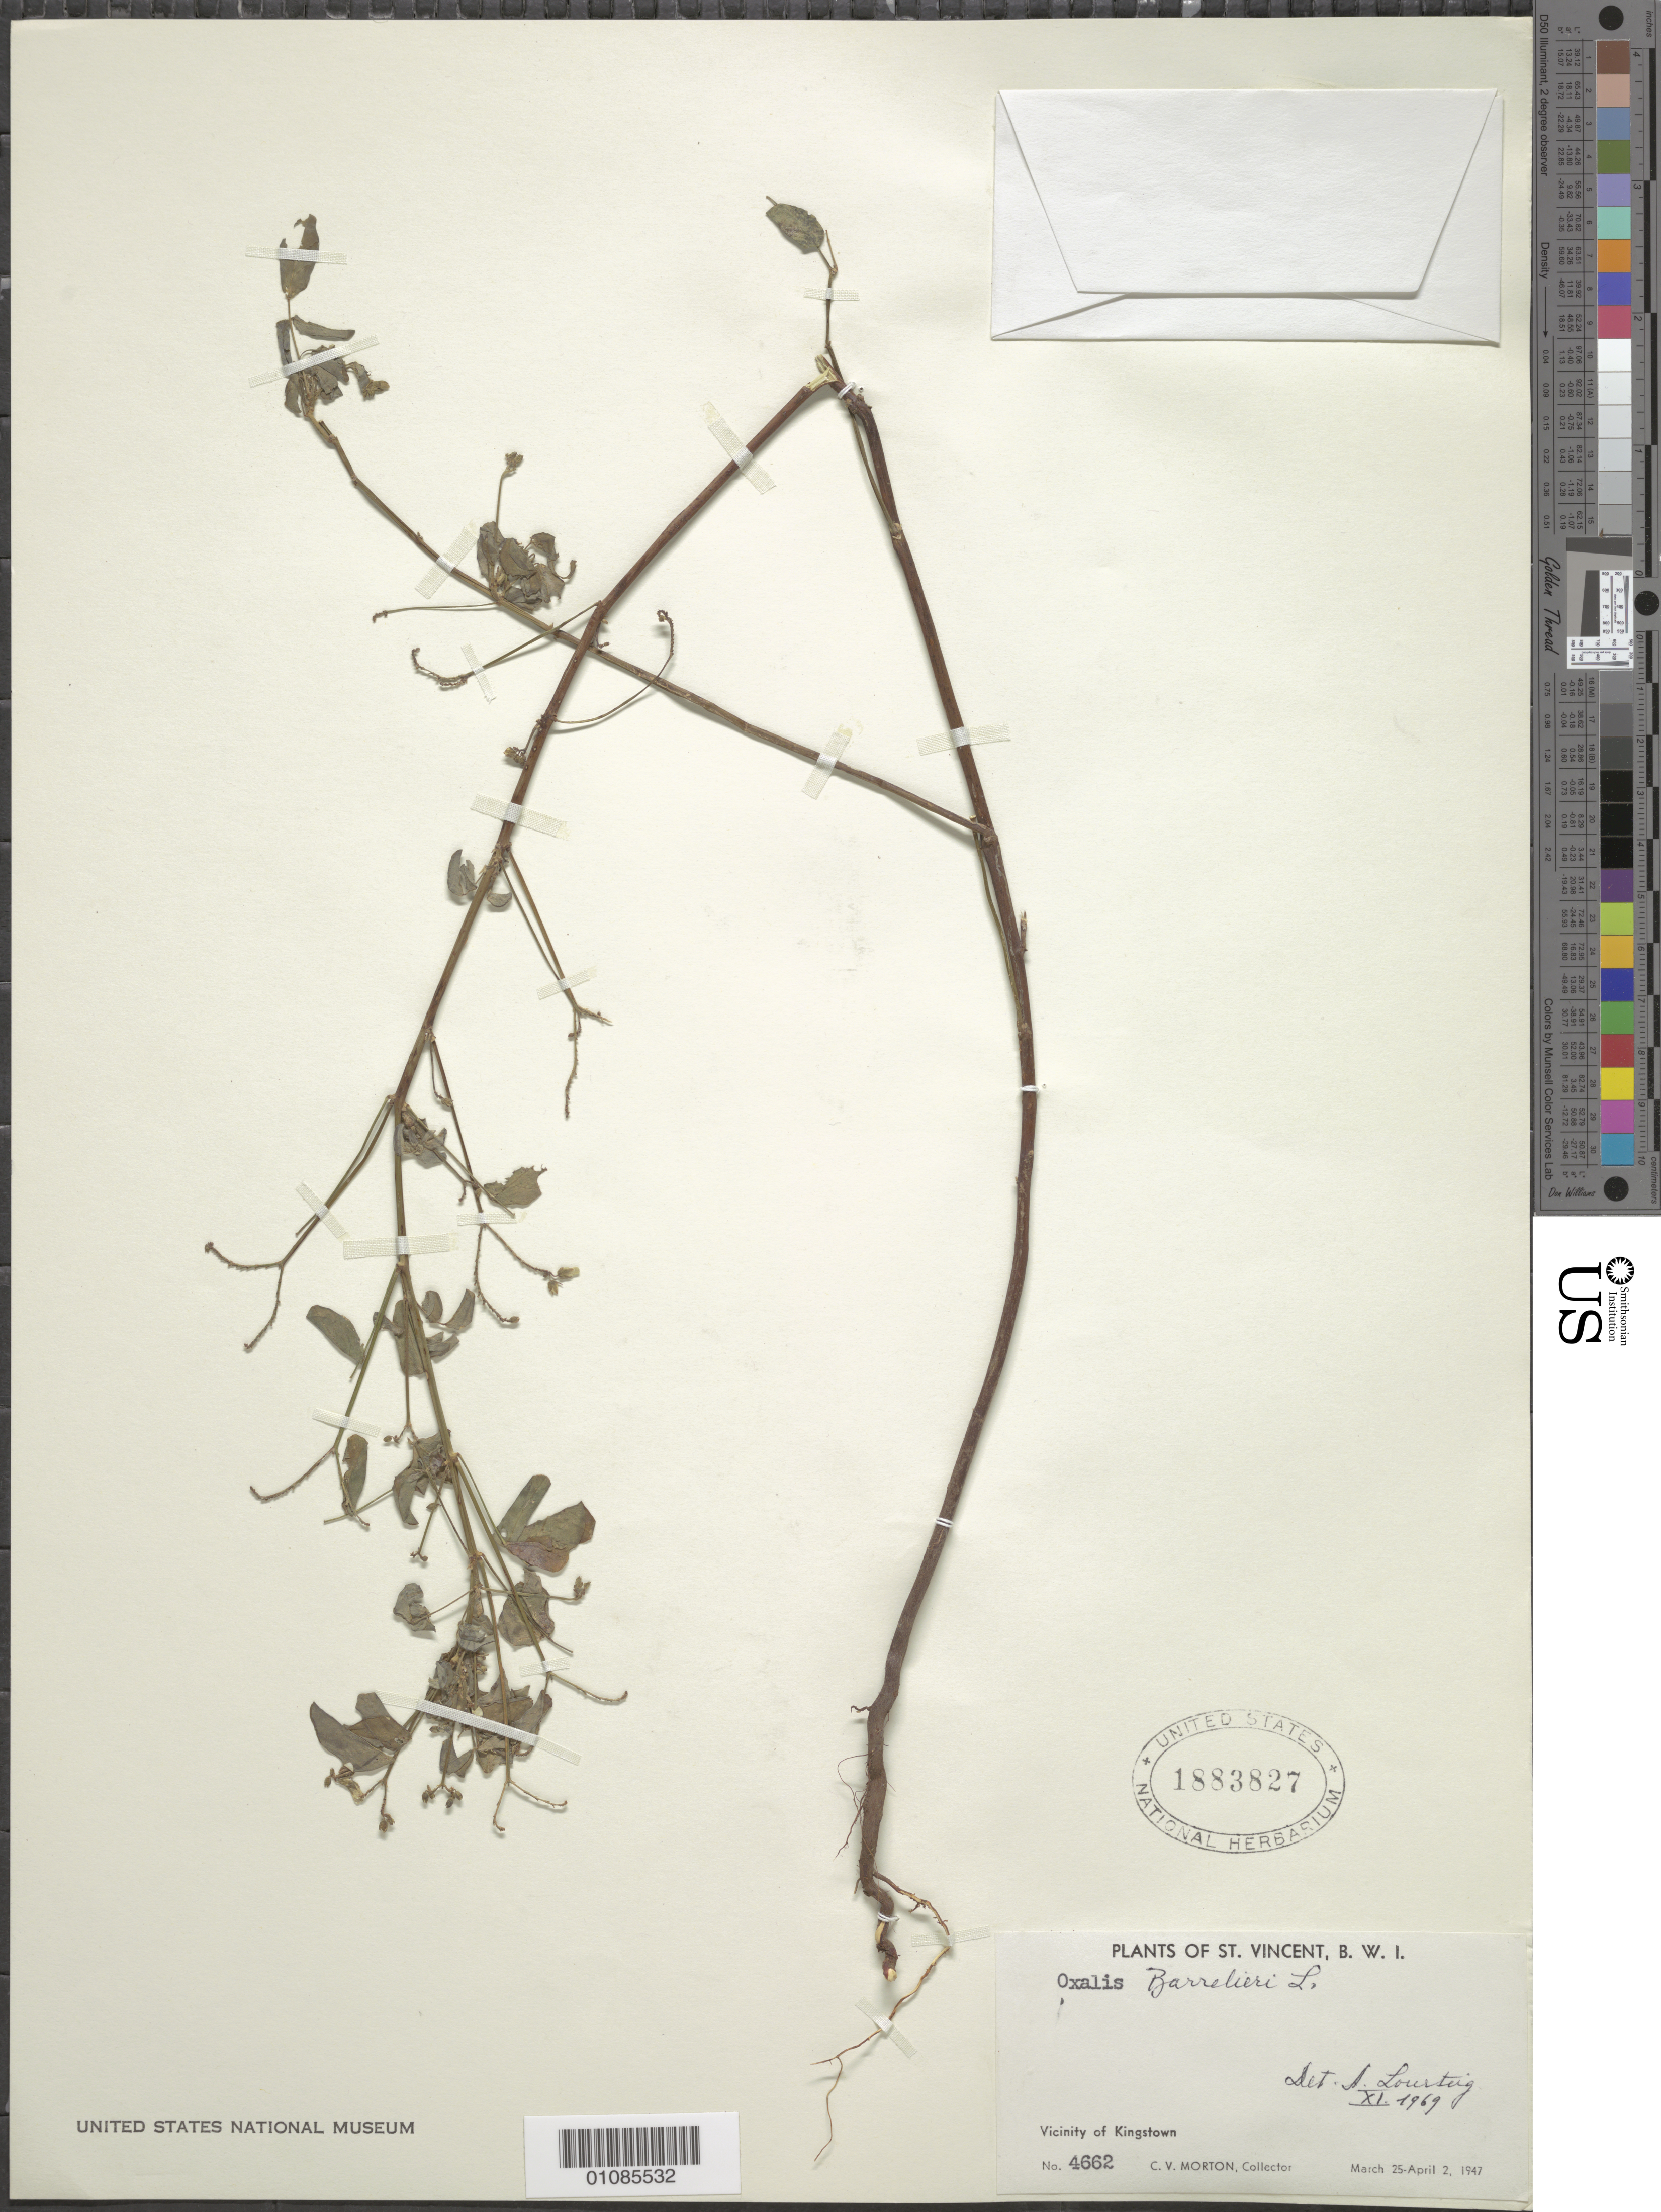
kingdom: Plantae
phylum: Tracheophyta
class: Magnoliopsida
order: Oxalidales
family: Oxalidaceae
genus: Oxalis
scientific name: Oxalis barrelieri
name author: L.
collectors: C. V. Morton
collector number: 4662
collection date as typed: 25 May 1947 to 02 Apr 1947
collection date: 1947-04-02/1947-05-25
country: St. Vincent - Grenadines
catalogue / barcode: US 1883827